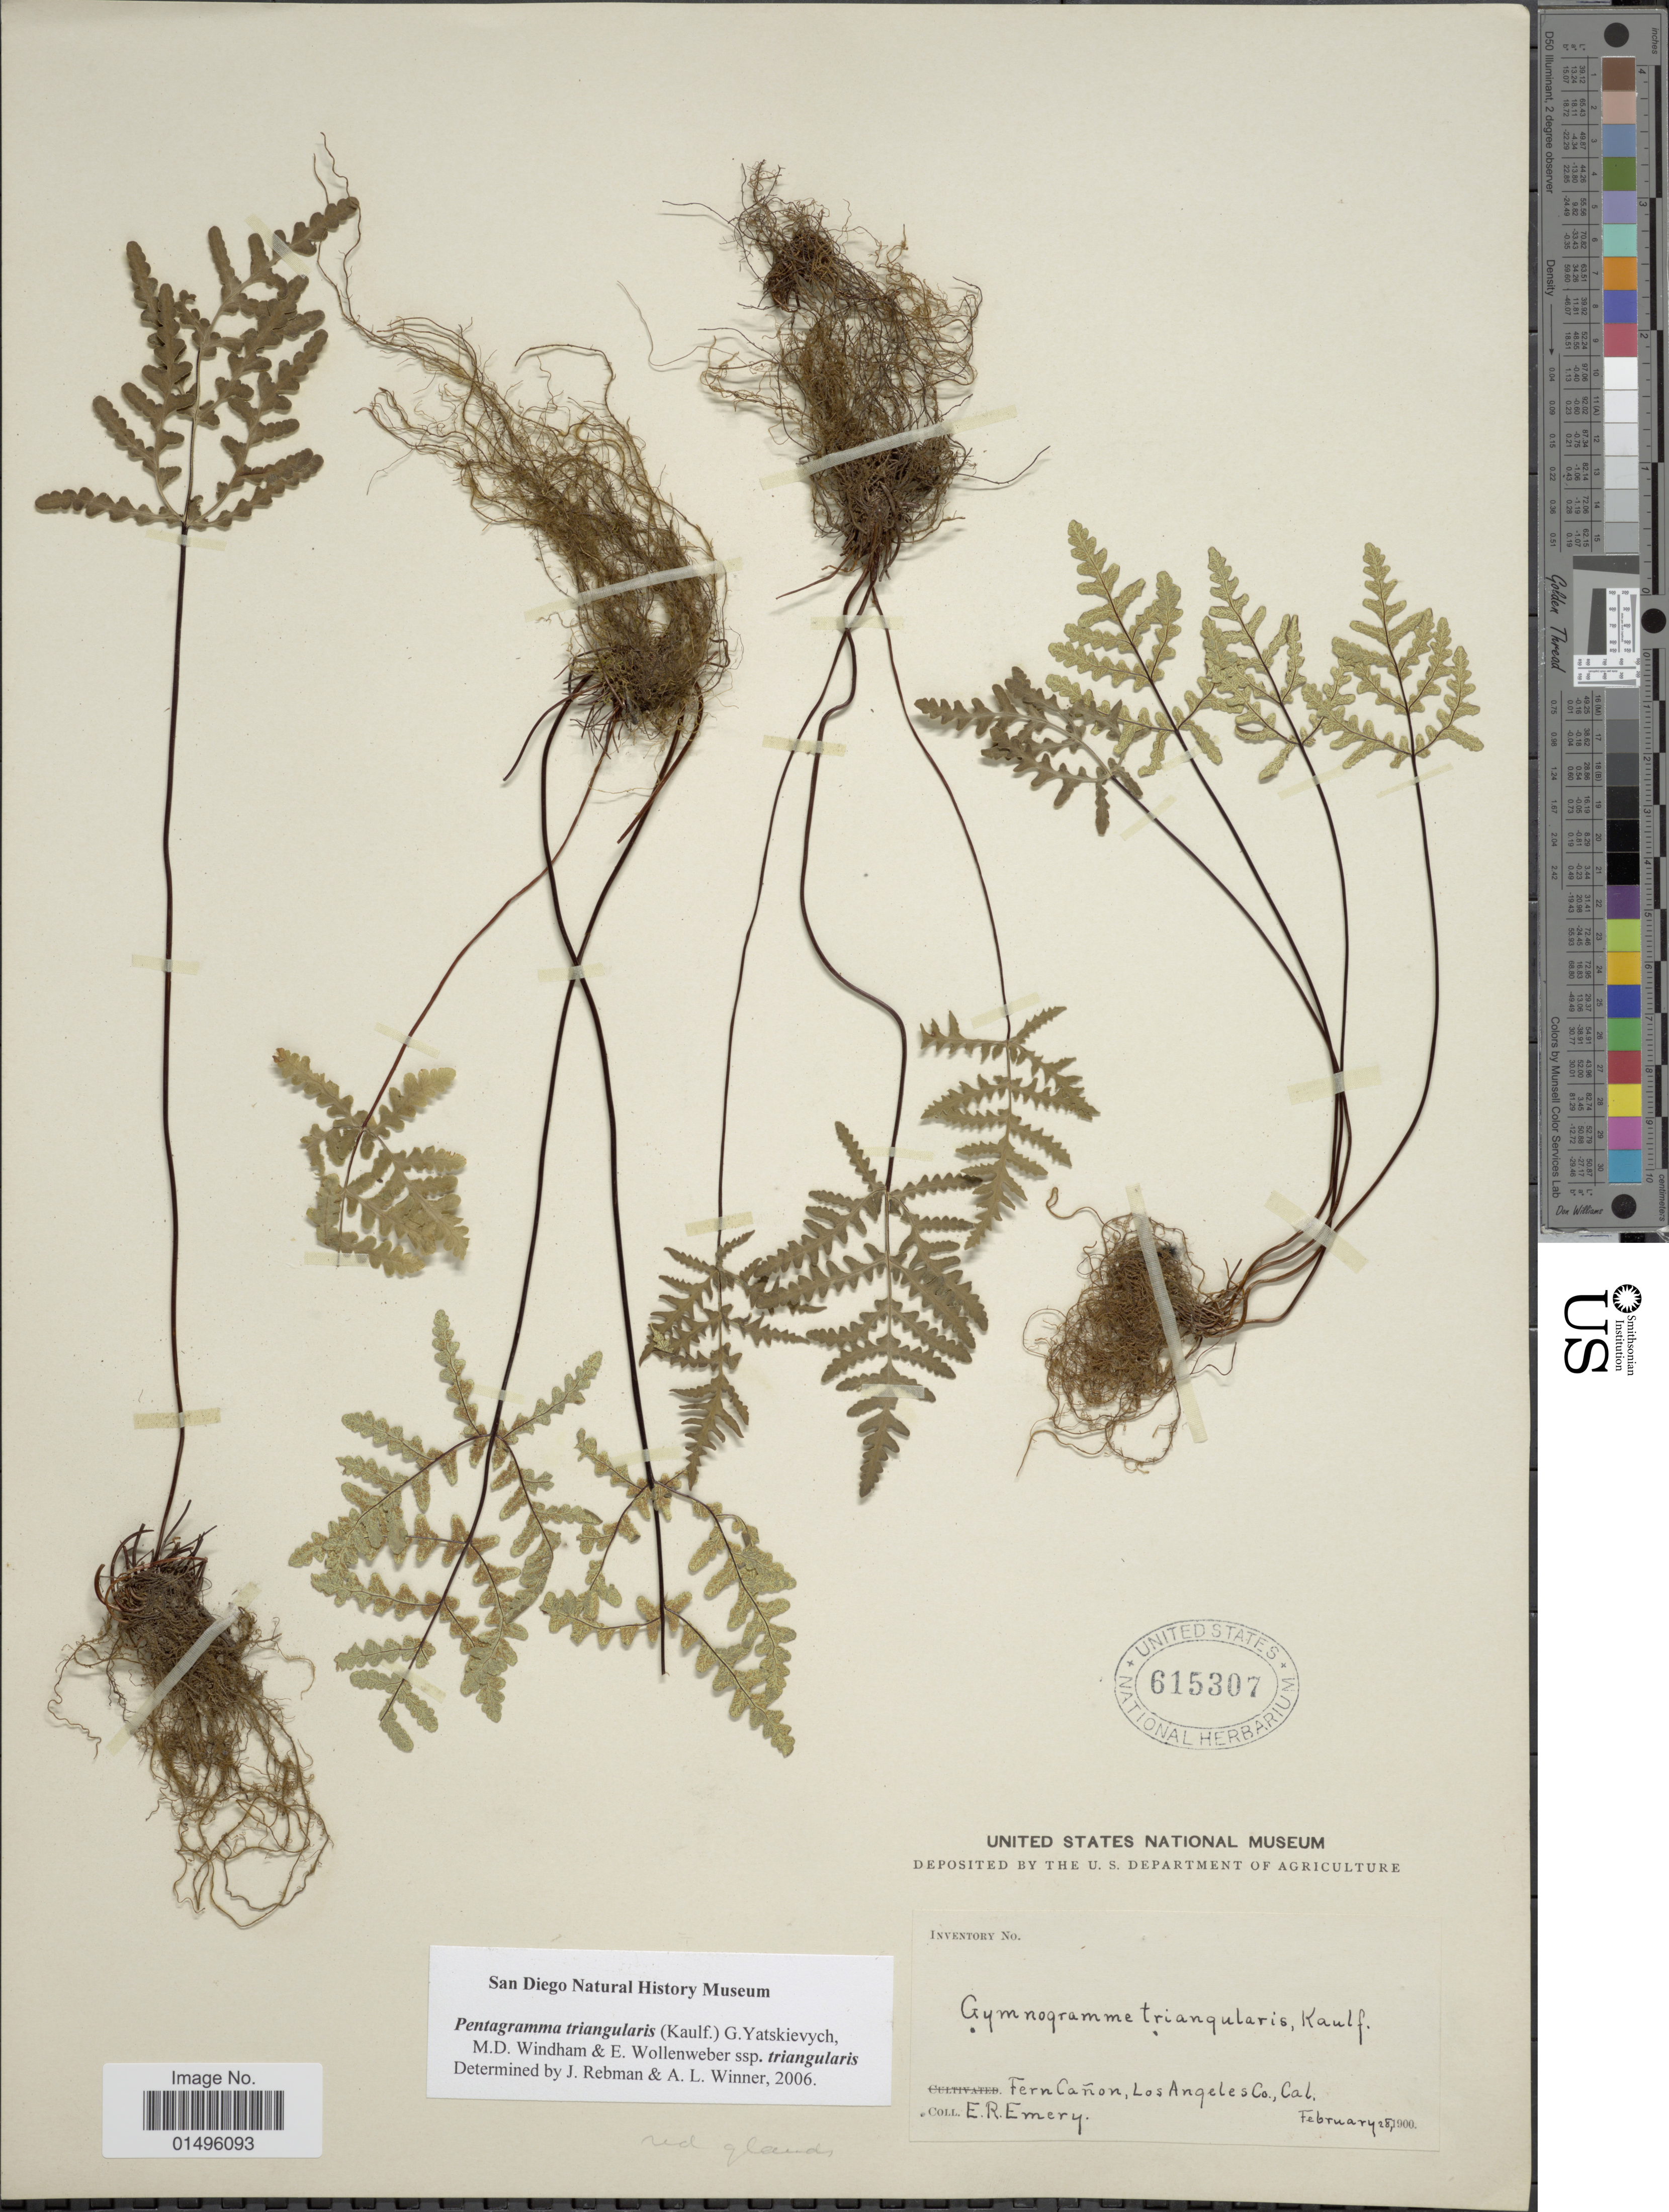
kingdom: Plantae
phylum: Tracheophyta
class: Polypodiopsida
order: Polypodiales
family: Pteridaceae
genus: Pentagramma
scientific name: Pentagramma triangularis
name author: (Kaulf.) Yatsk. et al.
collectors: E. Emery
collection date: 1900-02-28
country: United States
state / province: California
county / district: Los Angeles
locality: California, Fern Canon, Los Angeles Co.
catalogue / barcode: US 615307